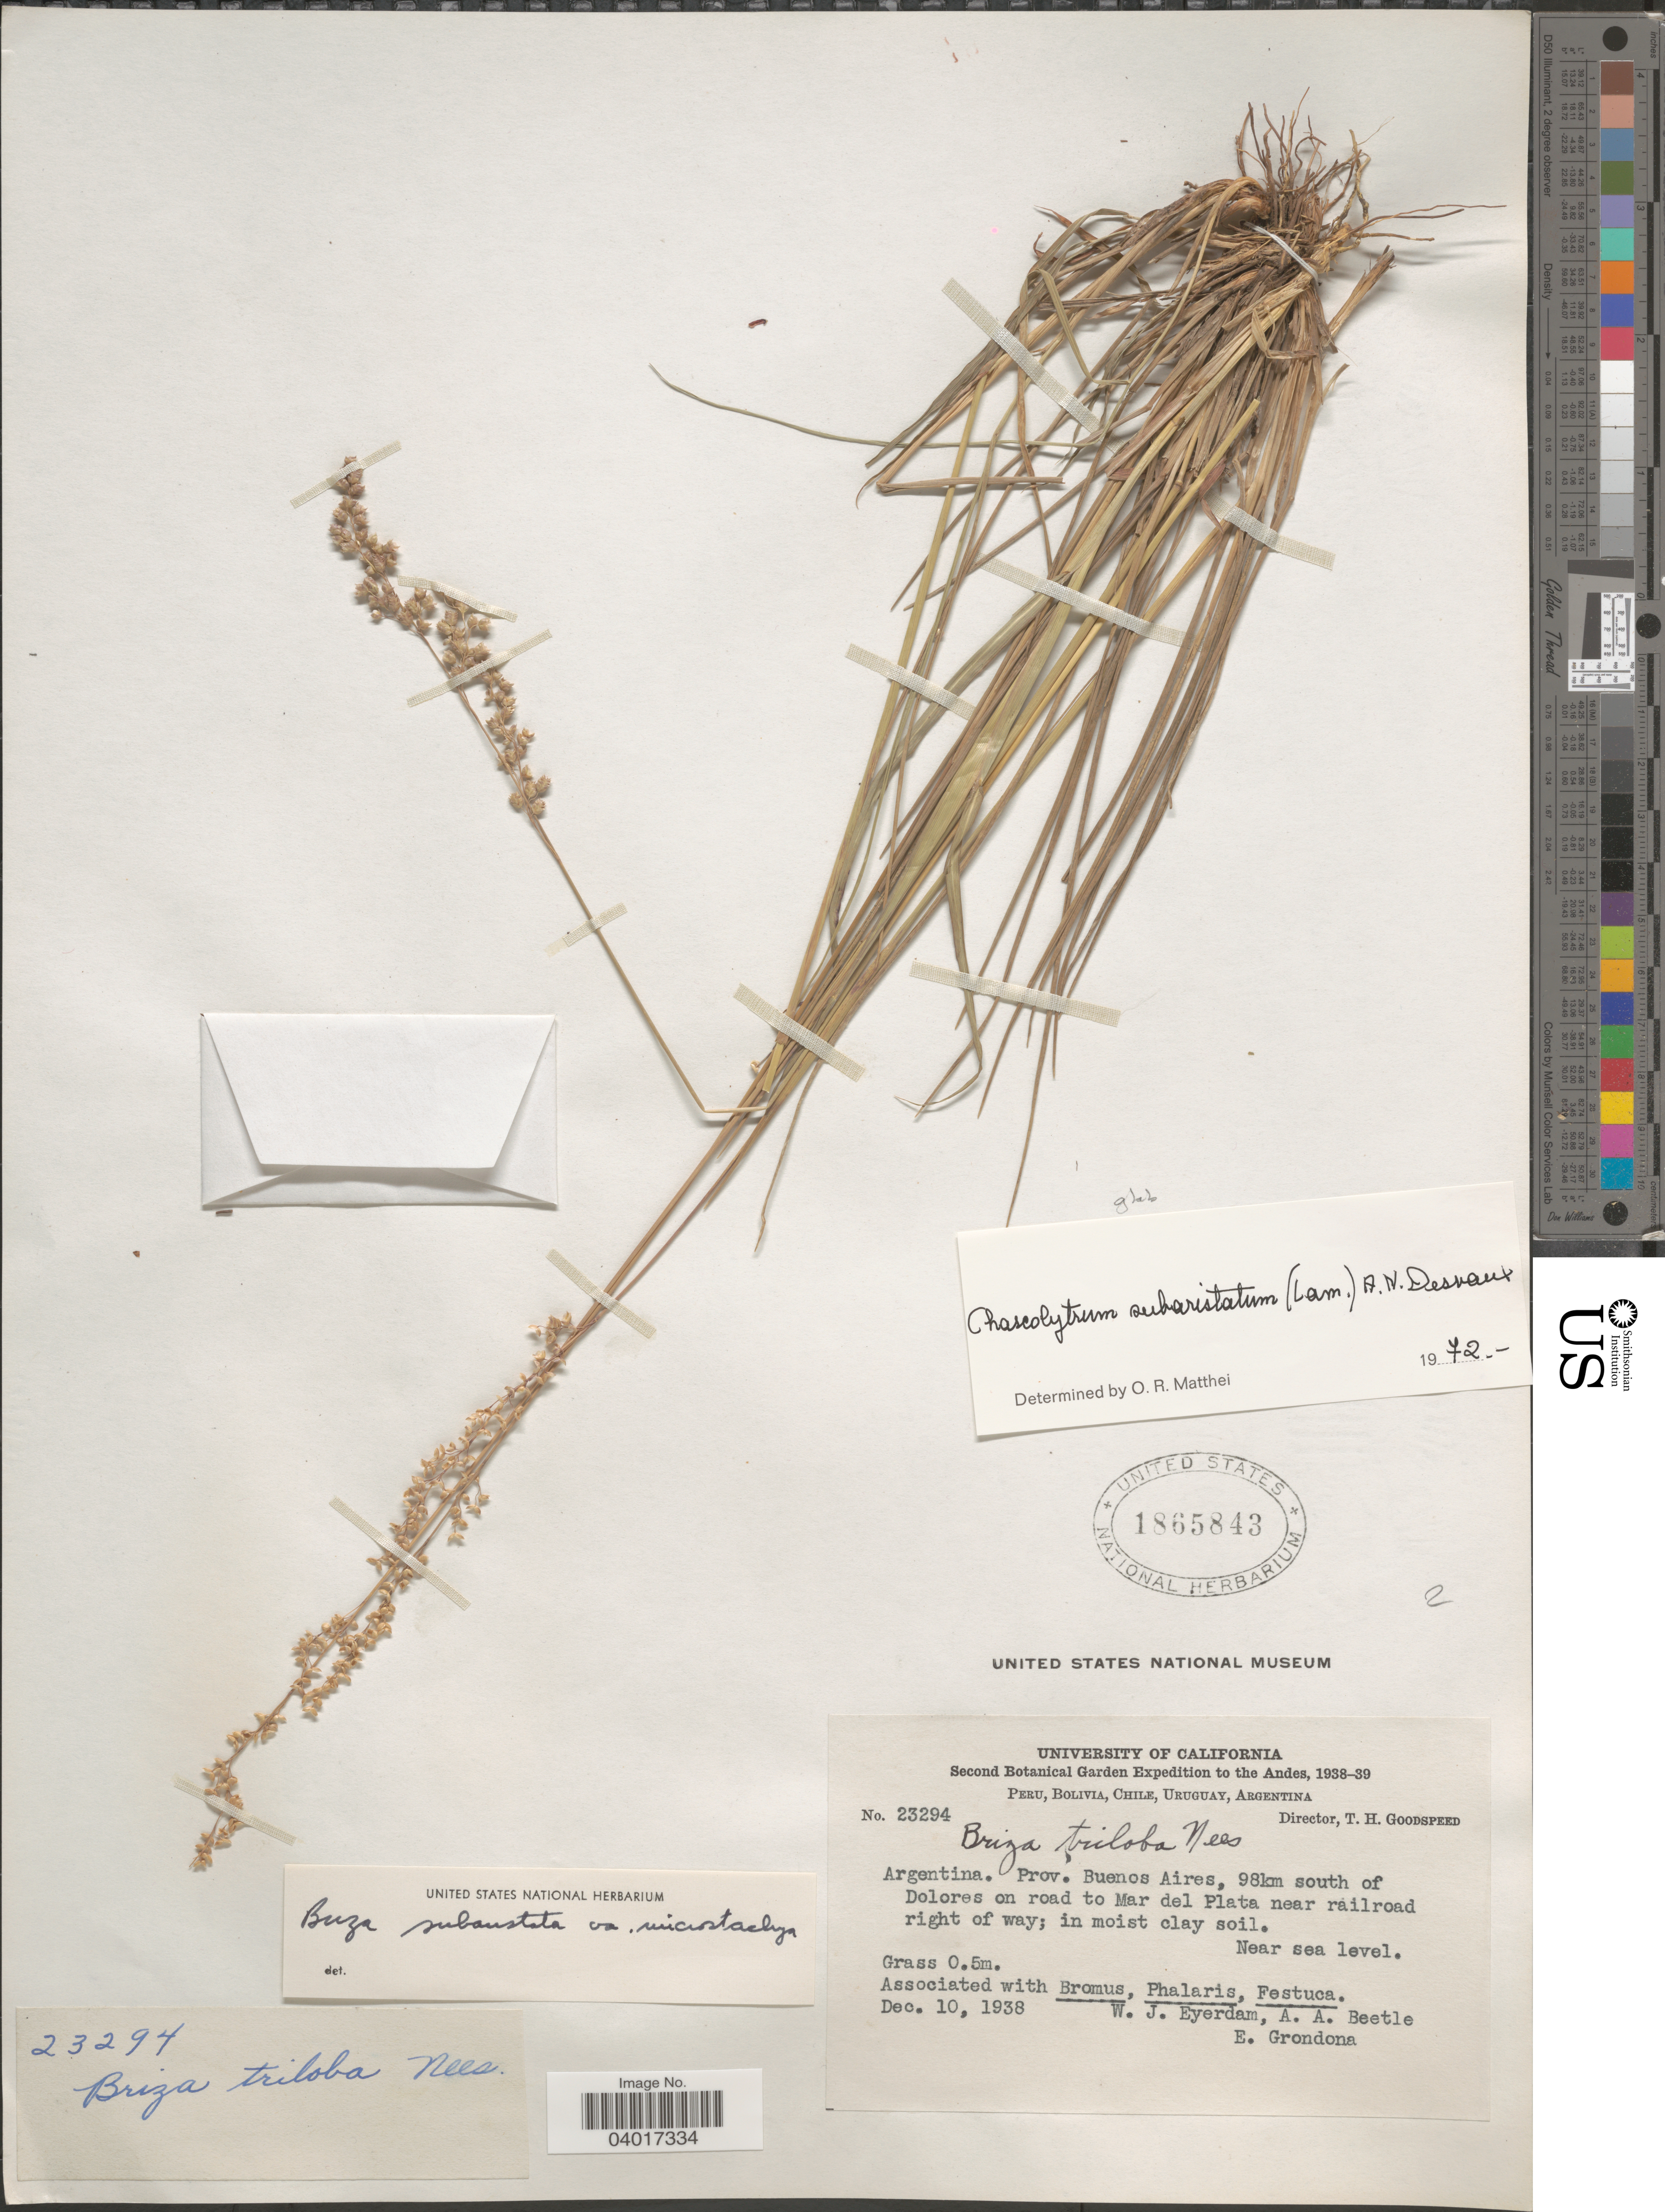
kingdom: Plantae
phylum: Tracheophyta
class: Liliopsida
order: Poales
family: Poaceae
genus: Chascolytrum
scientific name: Chascolytrum subaristatum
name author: (Lam.) Desv.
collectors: W. J. Eyerdam, A. A. Beetle & E. Grondona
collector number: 23294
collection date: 1938-12-10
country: Argentina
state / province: Buenos Aires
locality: Andes. 98km south of Dolores on road to Mar del Plata near railroad right of way.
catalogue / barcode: US 1865843